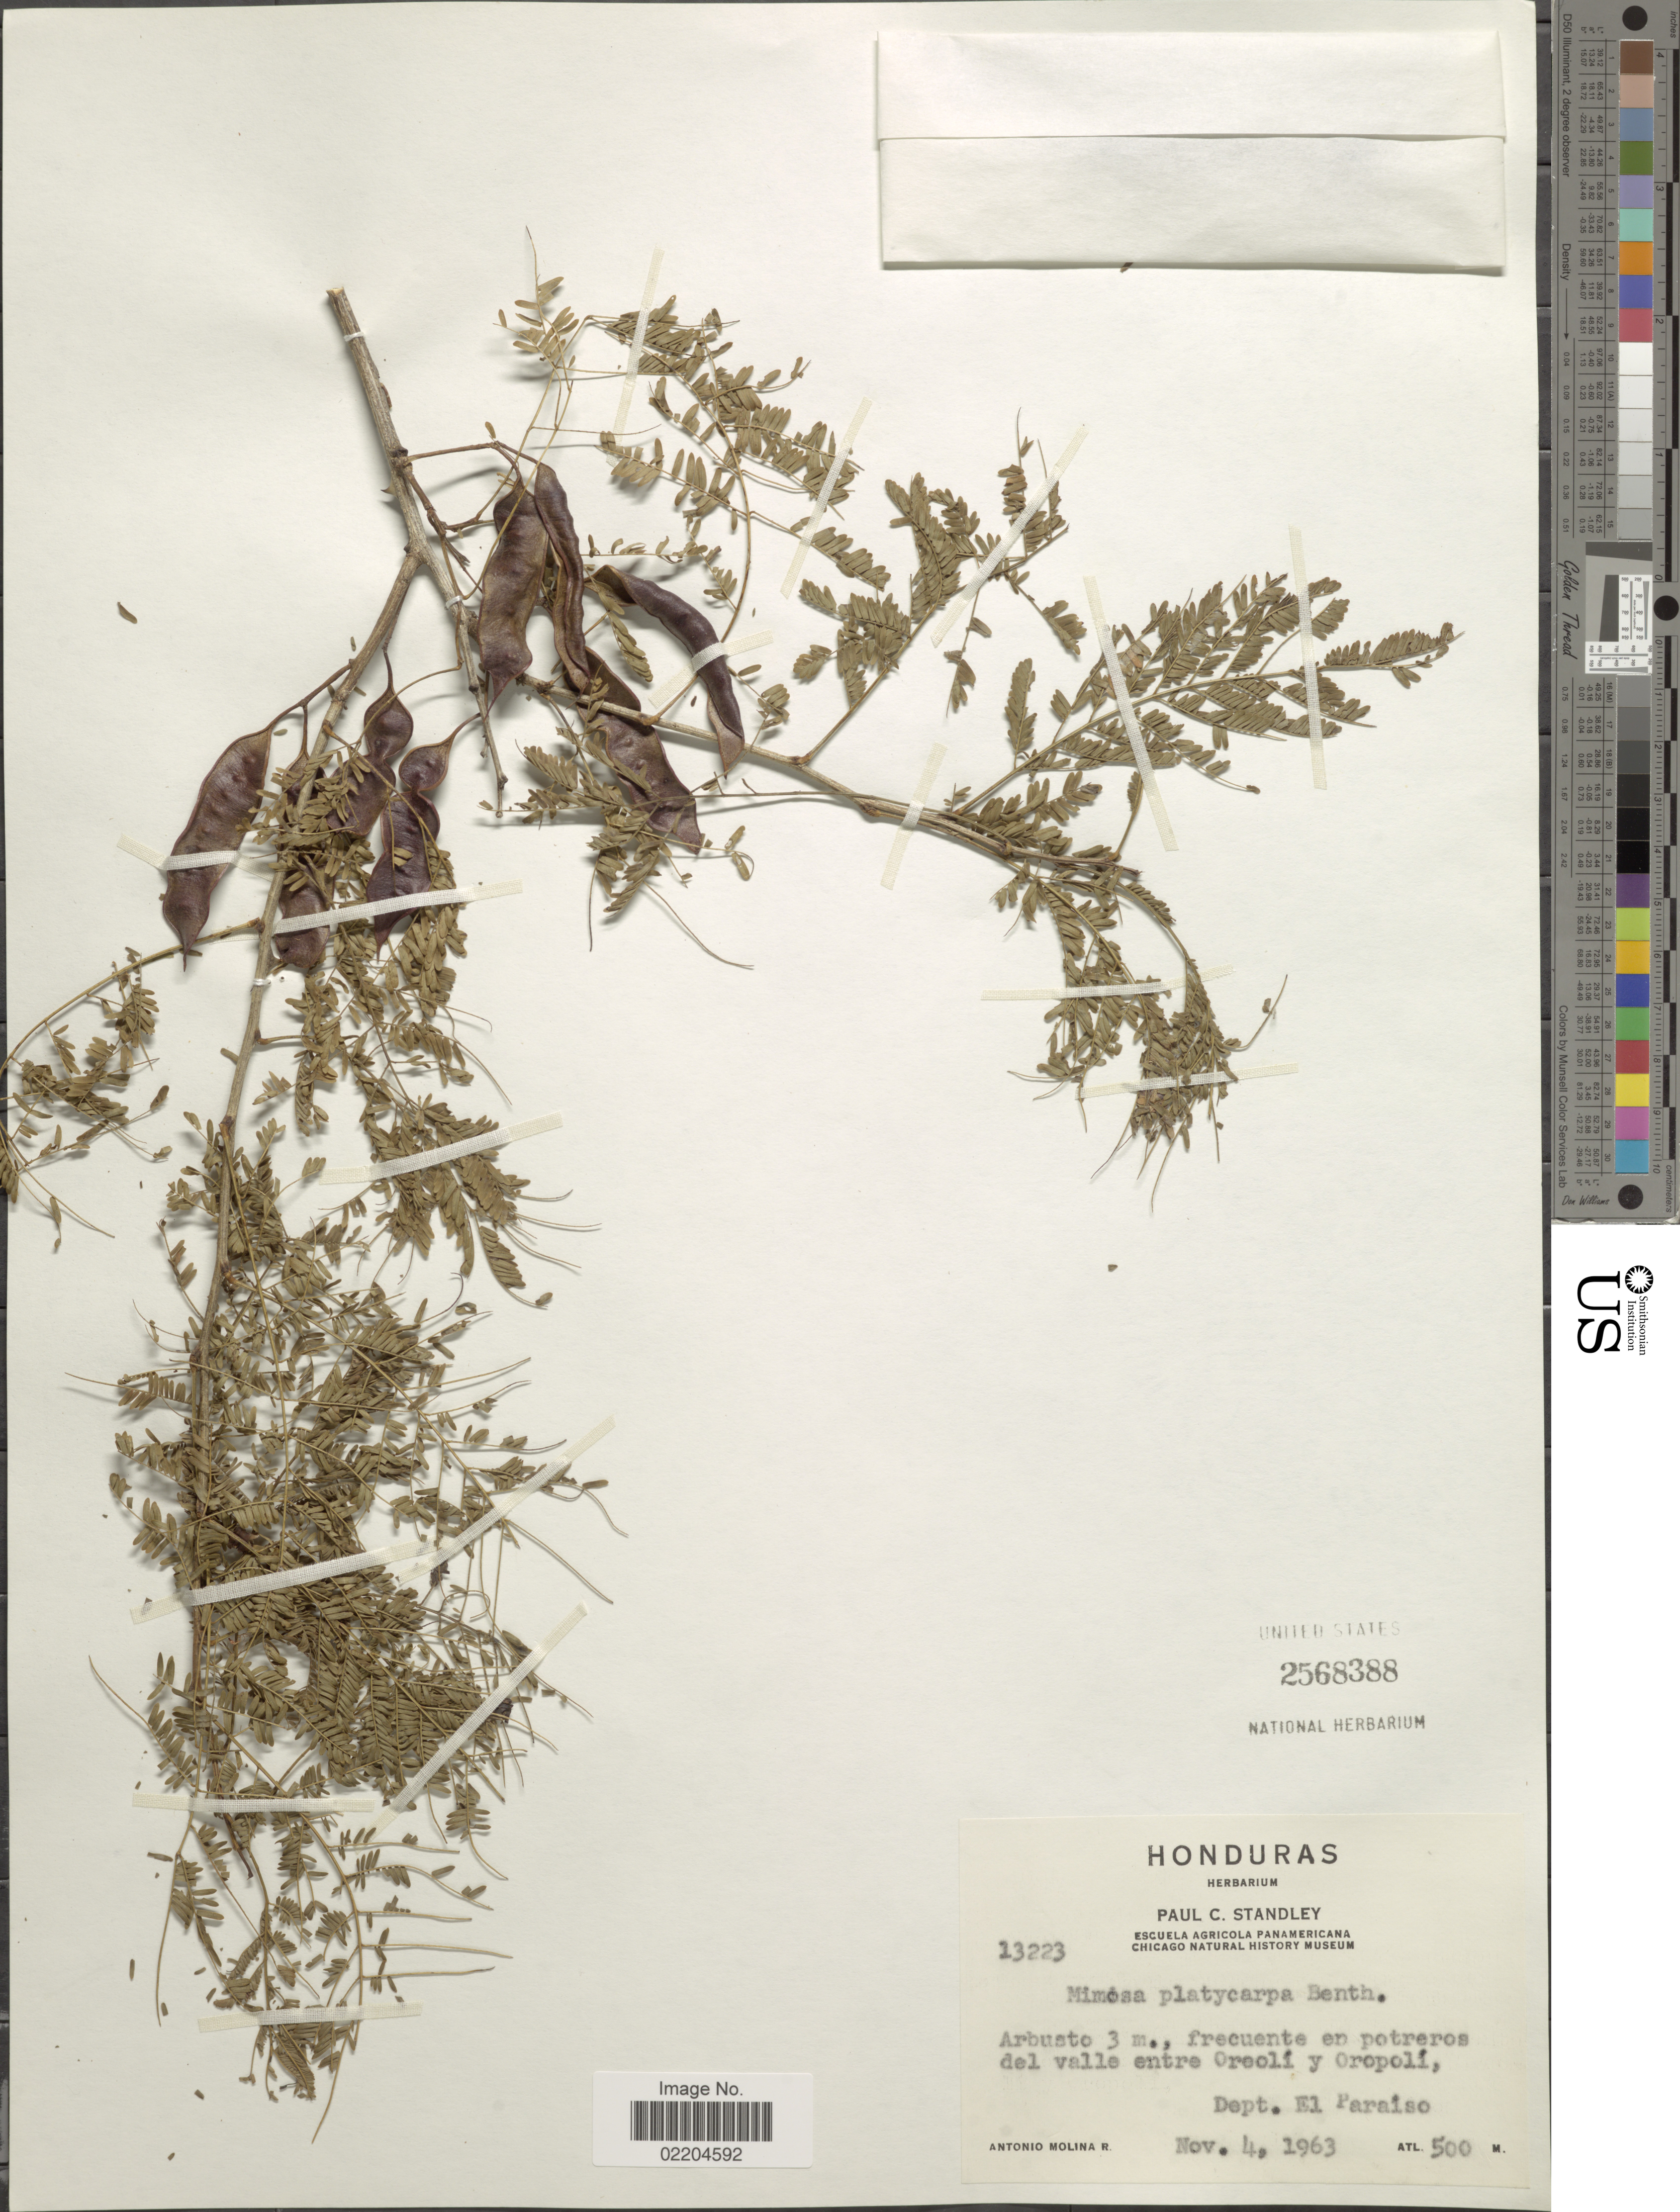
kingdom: Plantae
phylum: Tracheophyta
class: Magnoliopsida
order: Fabales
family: Fabaceae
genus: Mimosa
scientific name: Mimosa platycarpa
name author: Benth.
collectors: A. Molina R.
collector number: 13223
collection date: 1963-11-04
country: Honduras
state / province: El Paraíso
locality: Dept. El Paraiso. Frecuente en potreros del valle entre Oreoli y Oropoli.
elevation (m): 500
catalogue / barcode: US 2568388